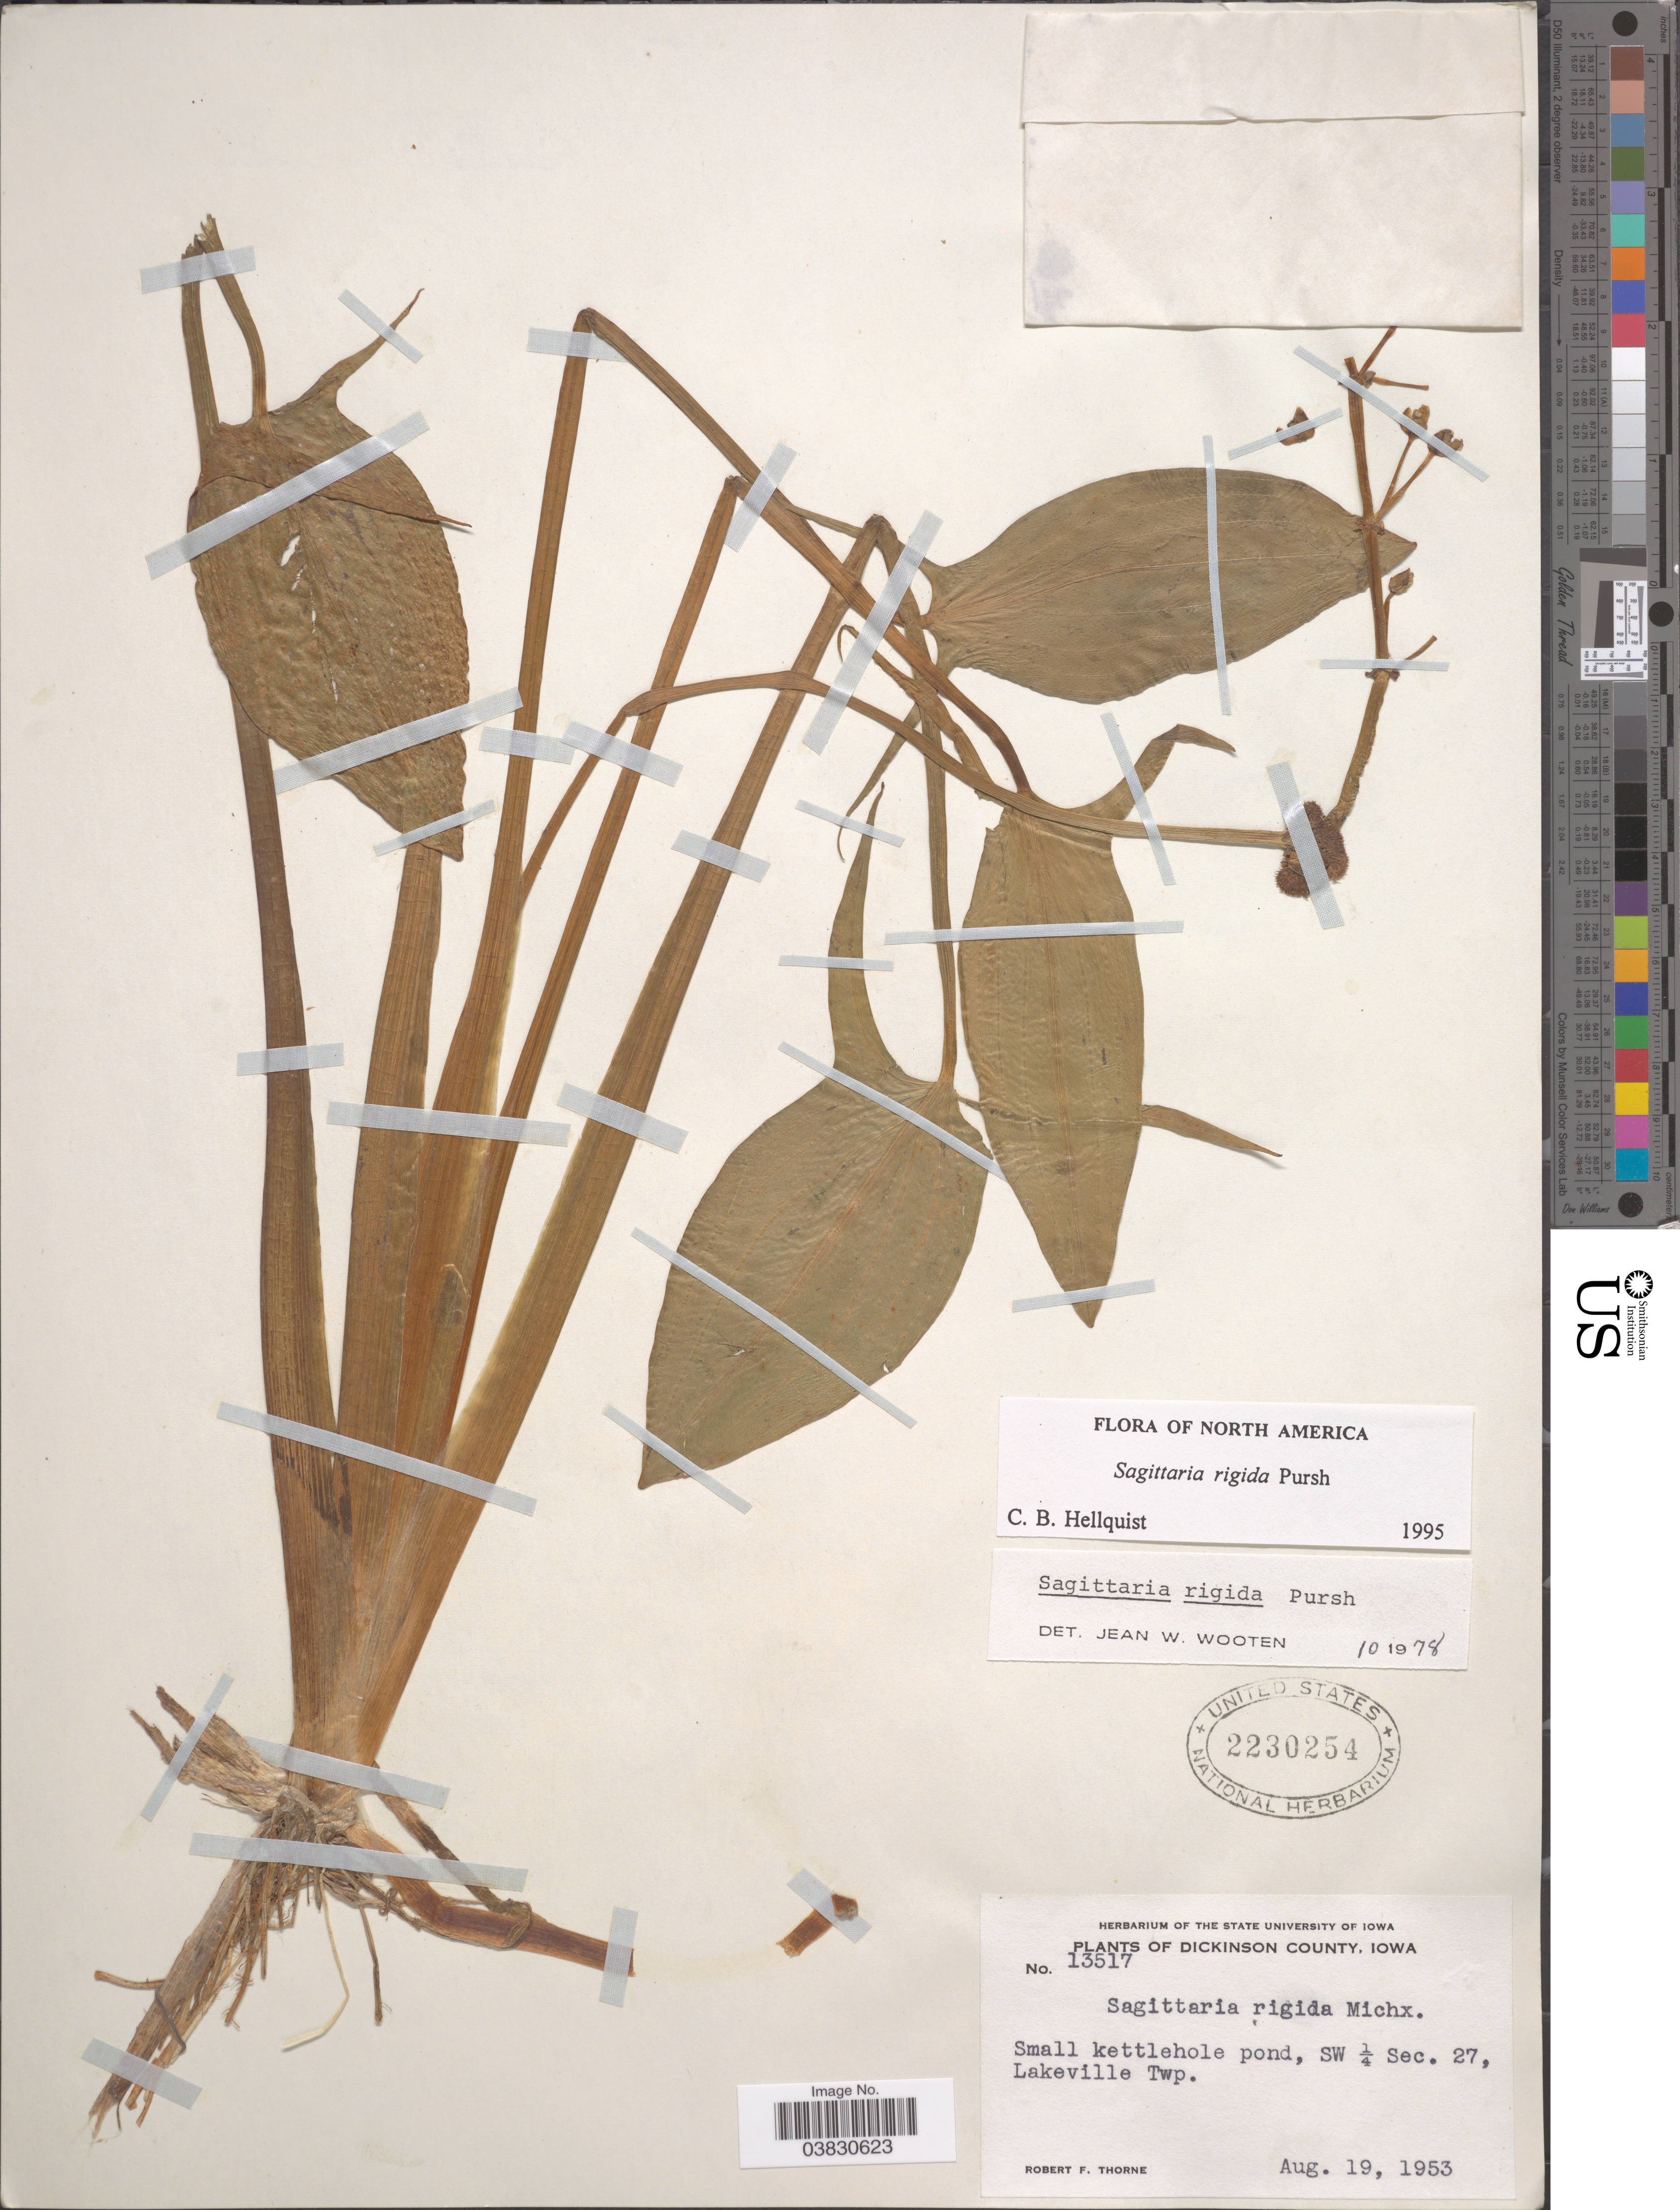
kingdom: Plantae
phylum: Tracheophyta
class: Liliopsida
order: Alismatales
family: Alismataceae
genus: Sagittaria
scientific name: Sagittaria rigida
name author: Pursh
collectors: R. F. Thorne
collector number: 13517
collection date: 1953-08-19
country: United States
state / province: Iowa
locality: Dickinson County. Small kettlehole pond, SW ¼ Sec. 27, Lakeville Twp.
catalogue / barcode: US 2230254